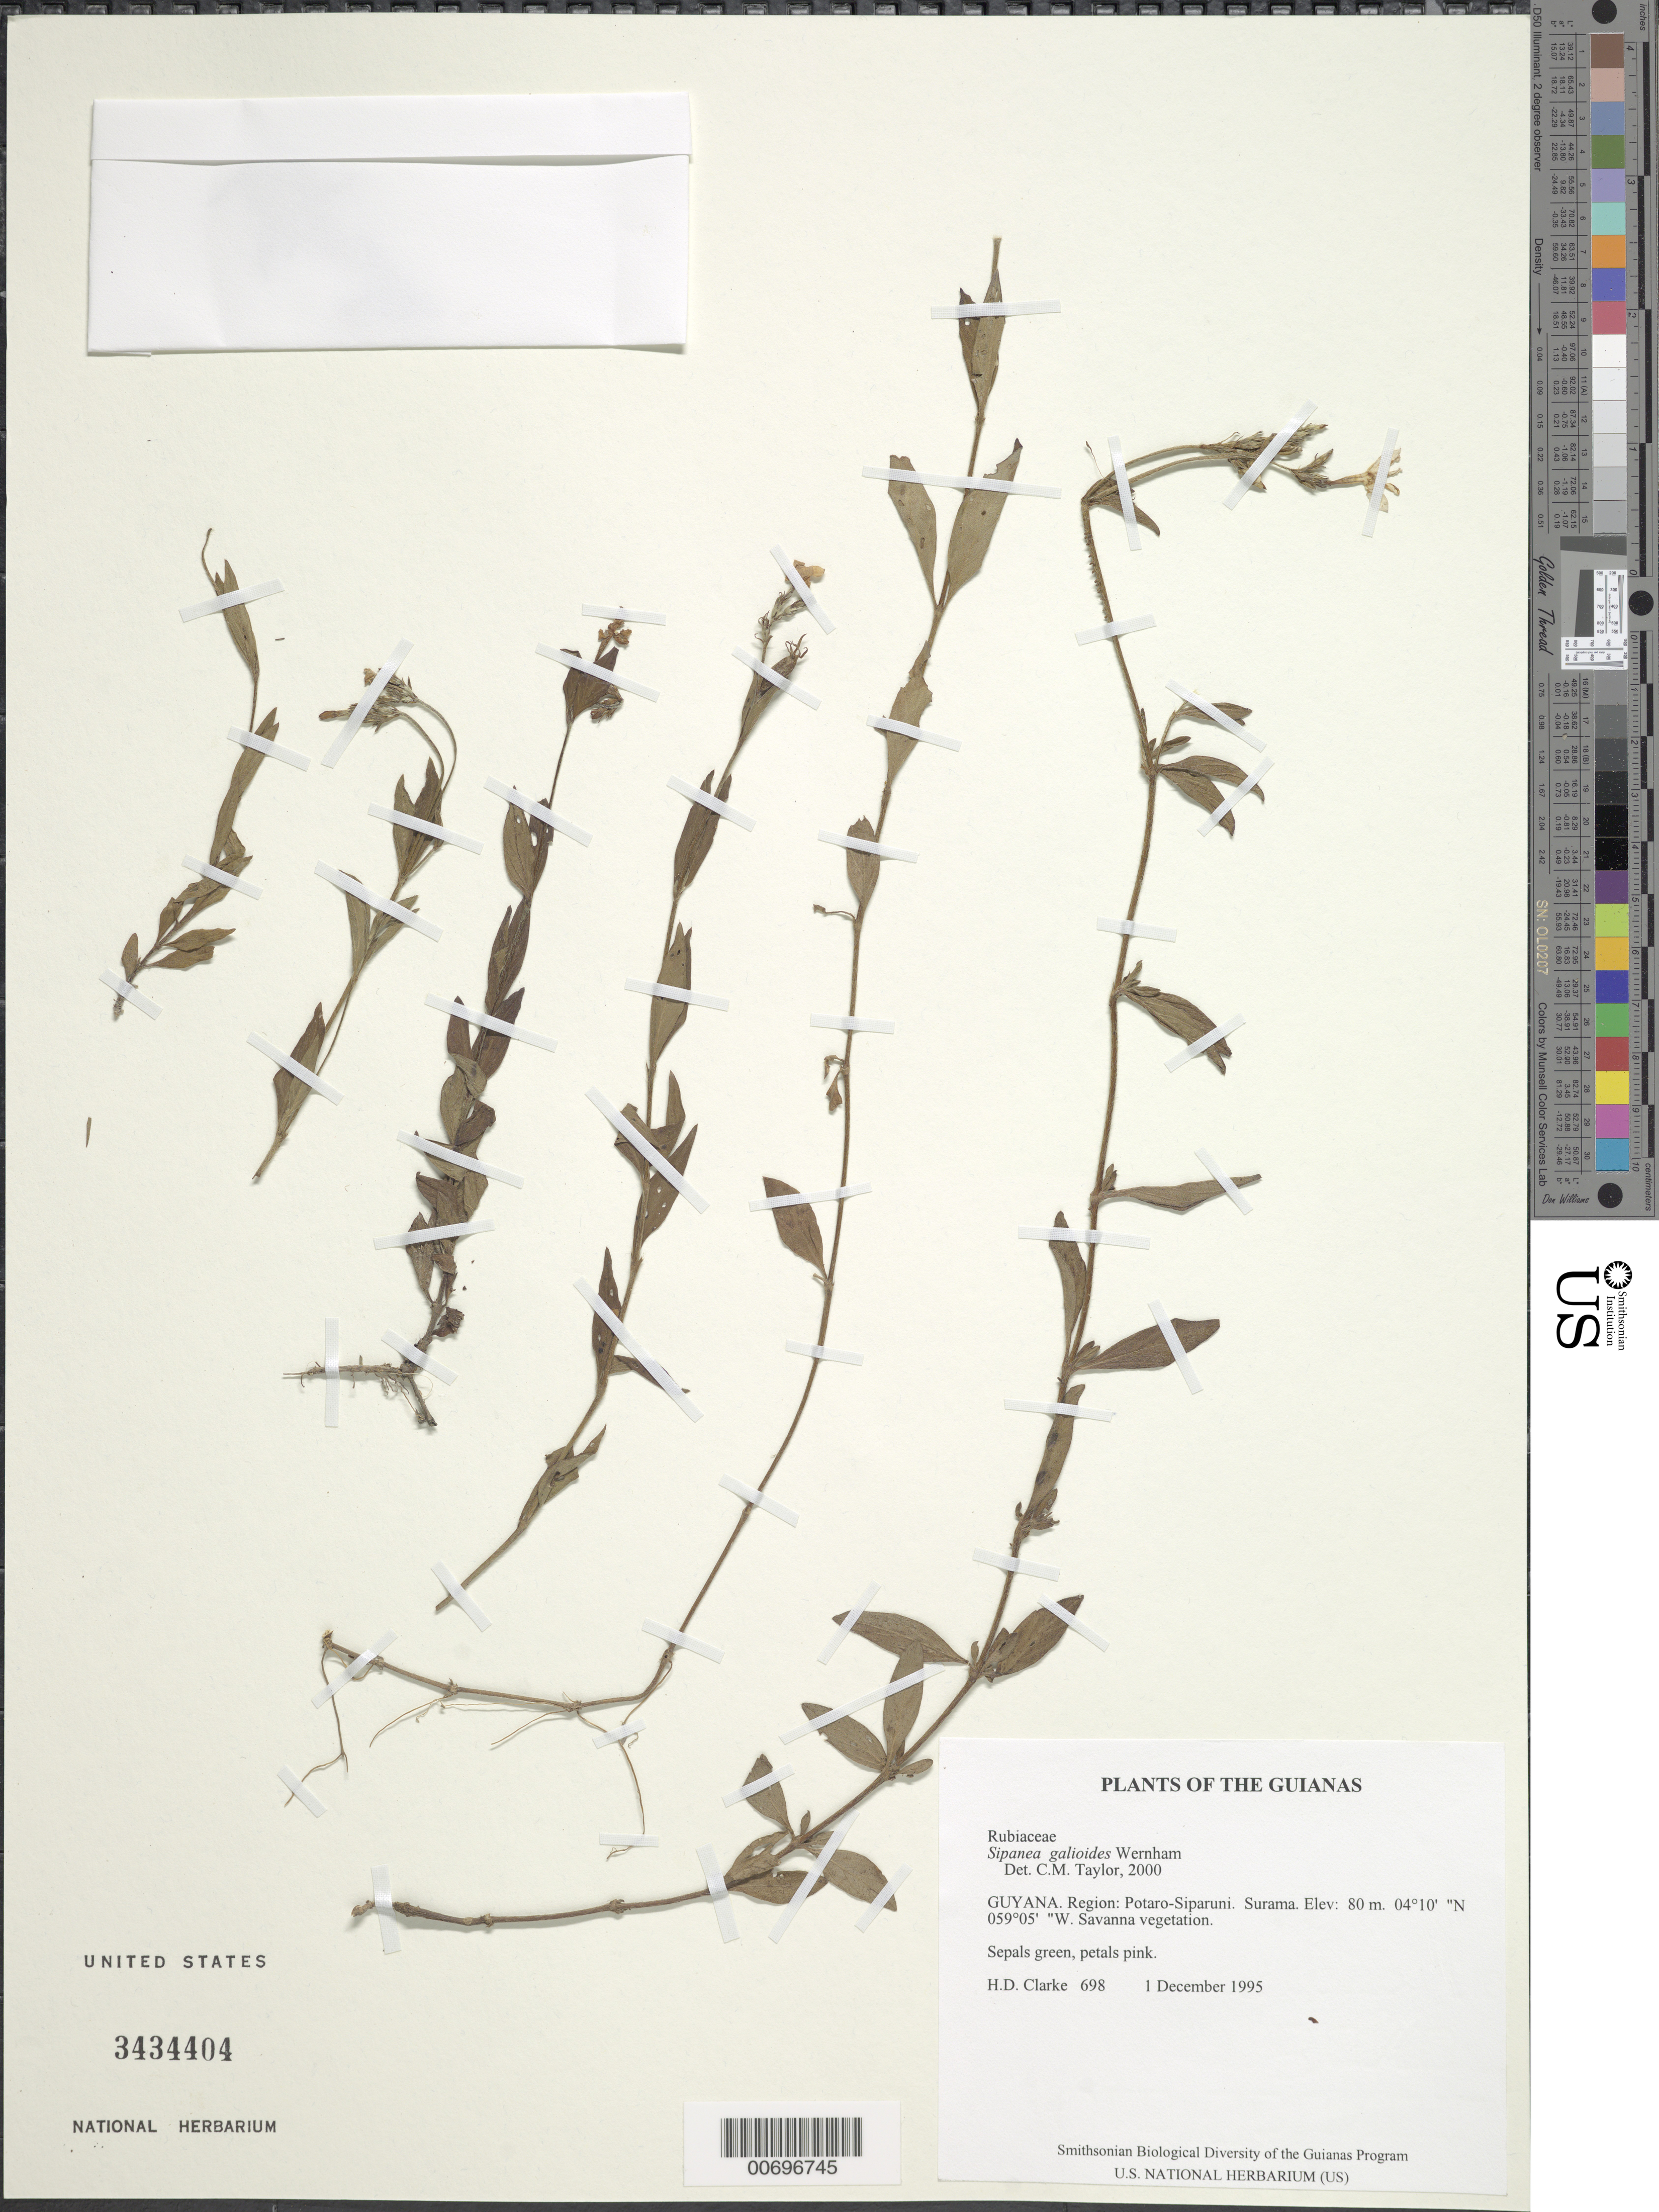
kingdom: Plantae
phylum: Tracheophyta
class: Magnoliopsida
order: Gentianales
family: Rubiaceae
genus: Sipanea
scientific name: Sipanea galioides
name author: Wernham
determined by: Taylor, Charlotte M.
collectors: H. D. Clarke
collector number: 698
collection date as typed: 1 December 1995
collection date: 1995-12-01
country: Guyana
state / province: Potaro-Siparuni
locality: Surama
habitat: Savanna vegetation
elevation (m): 80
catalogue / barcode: US 3434404